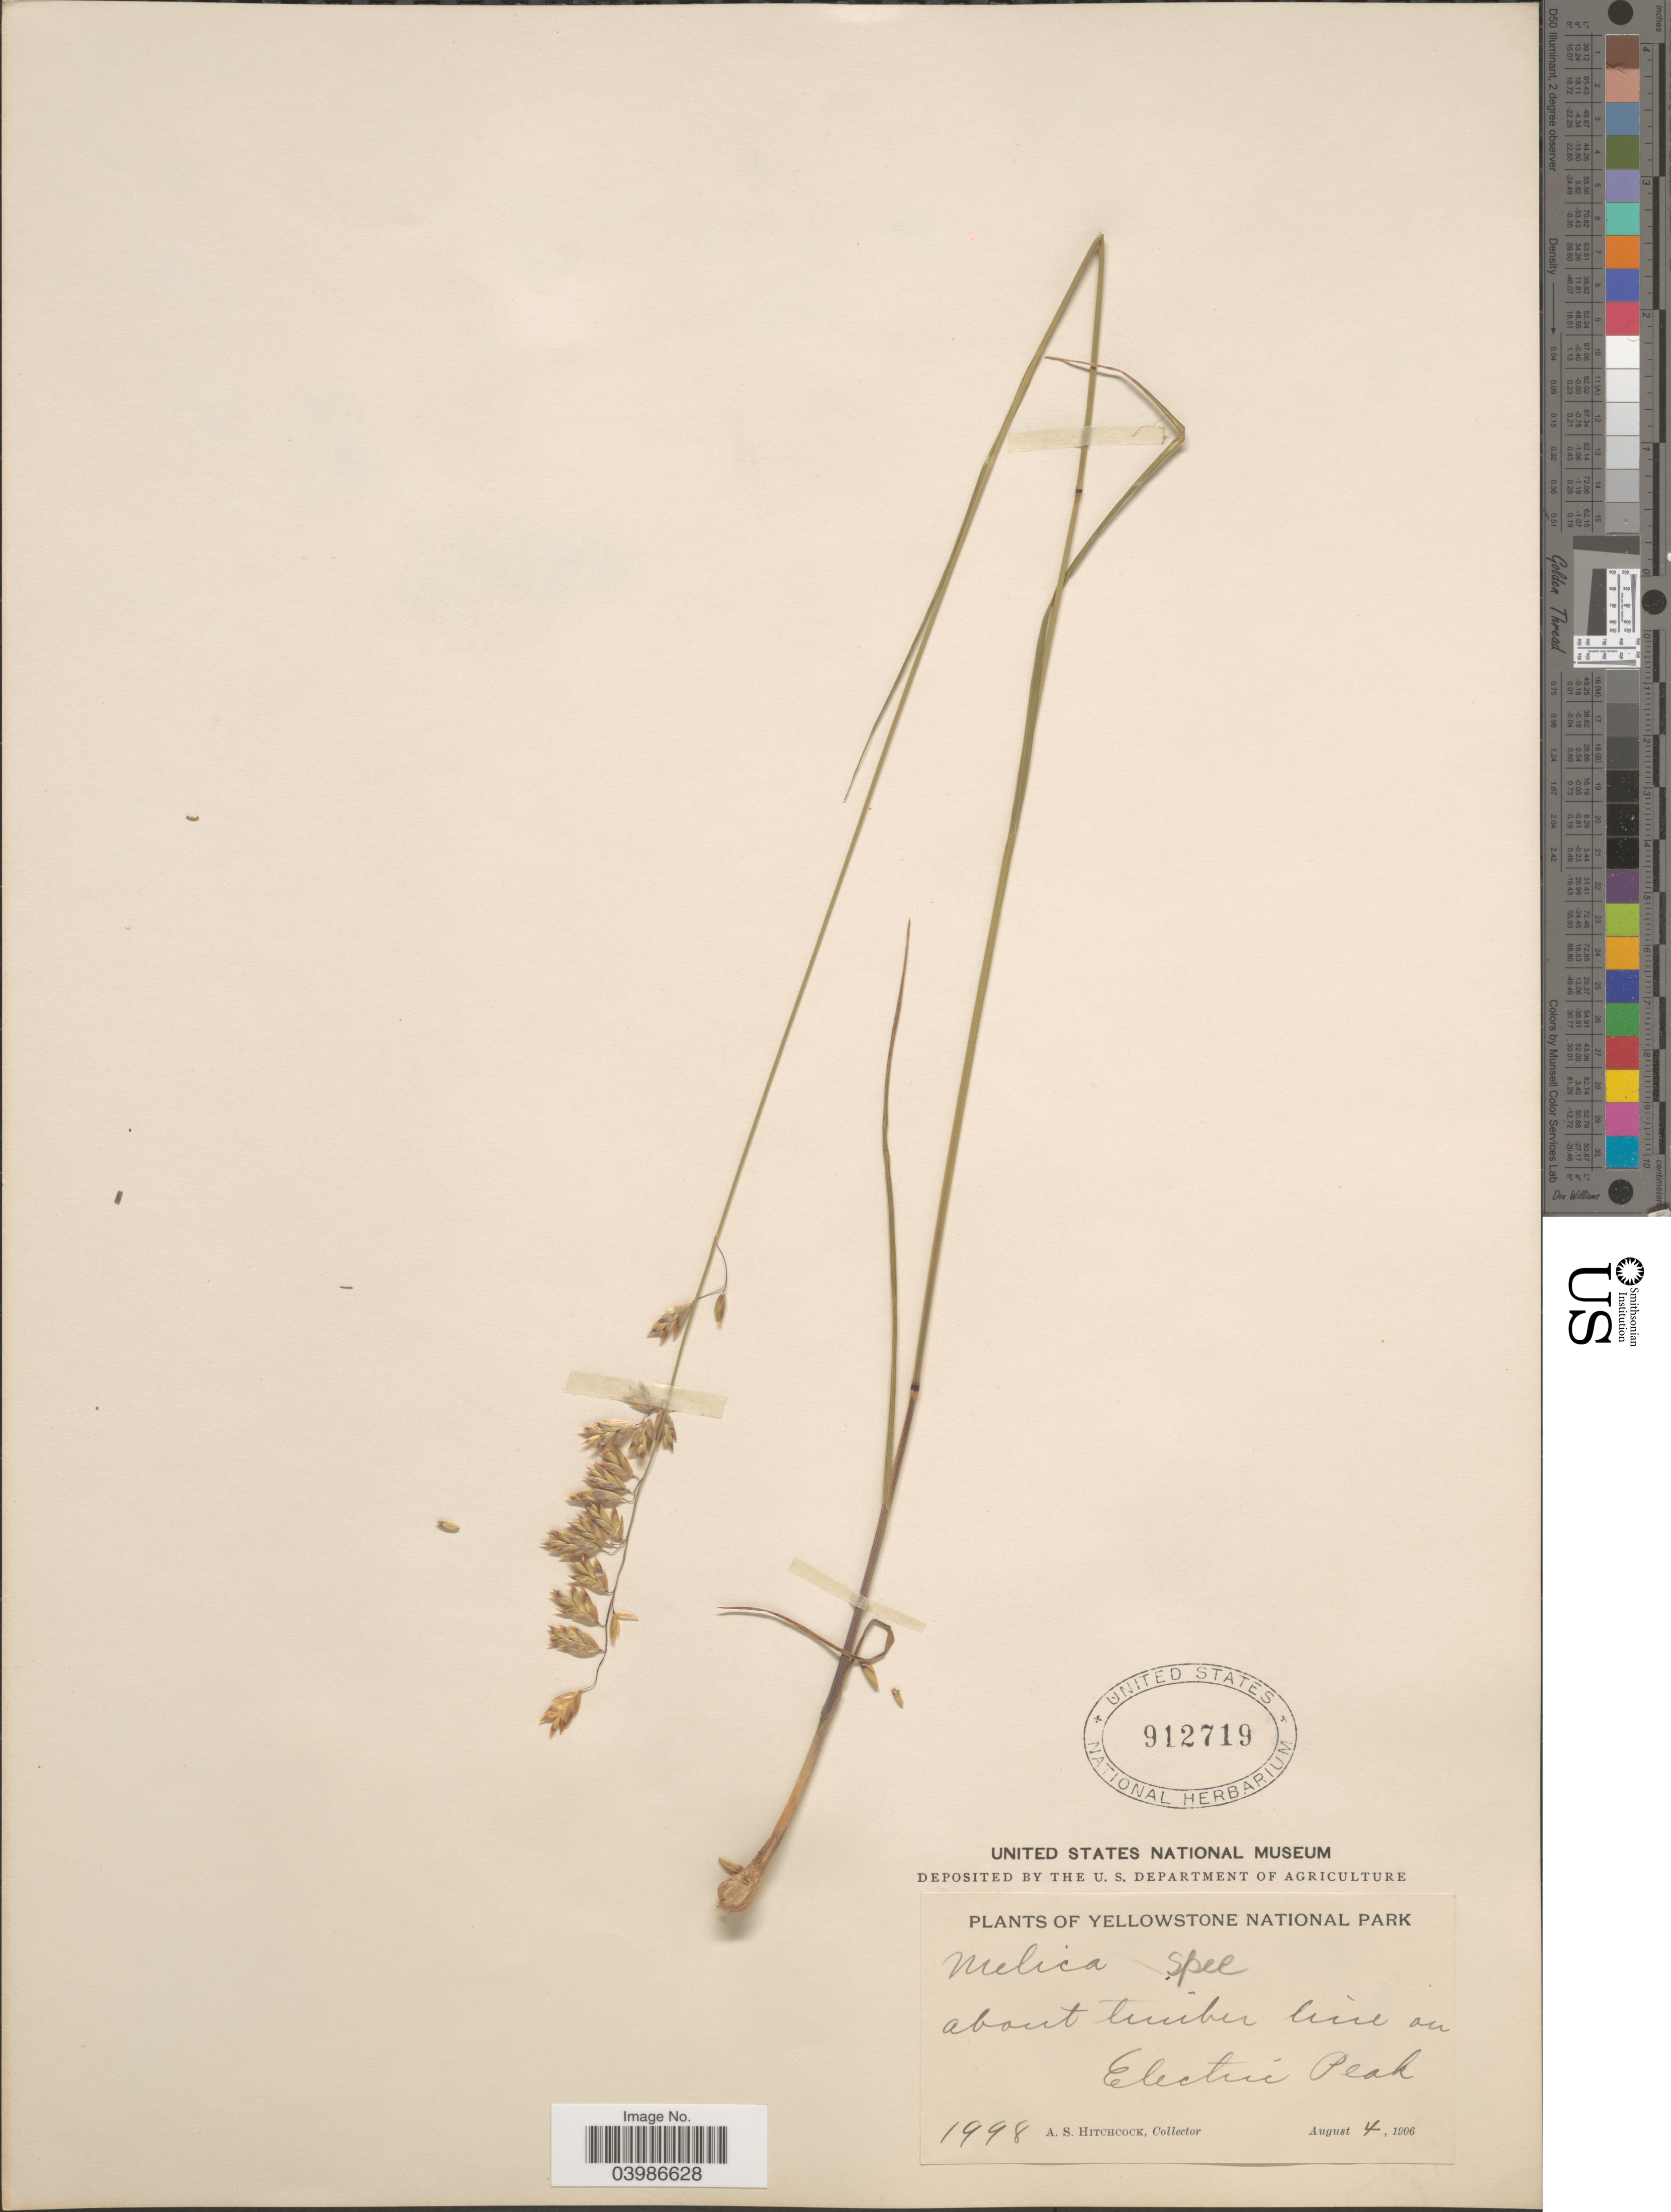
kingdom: Plantae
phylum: Tracheophyta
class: Liliopsida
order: Poales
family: Poaceae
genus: Melica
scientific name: Melica spectabilis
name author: Scribn.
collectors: A. S. Hitchcock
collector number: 1998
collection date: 1906-08-04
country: United States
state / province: Montana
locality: Yellowstone National Park. About timber line on Electric Peak.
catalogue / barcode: US 912719